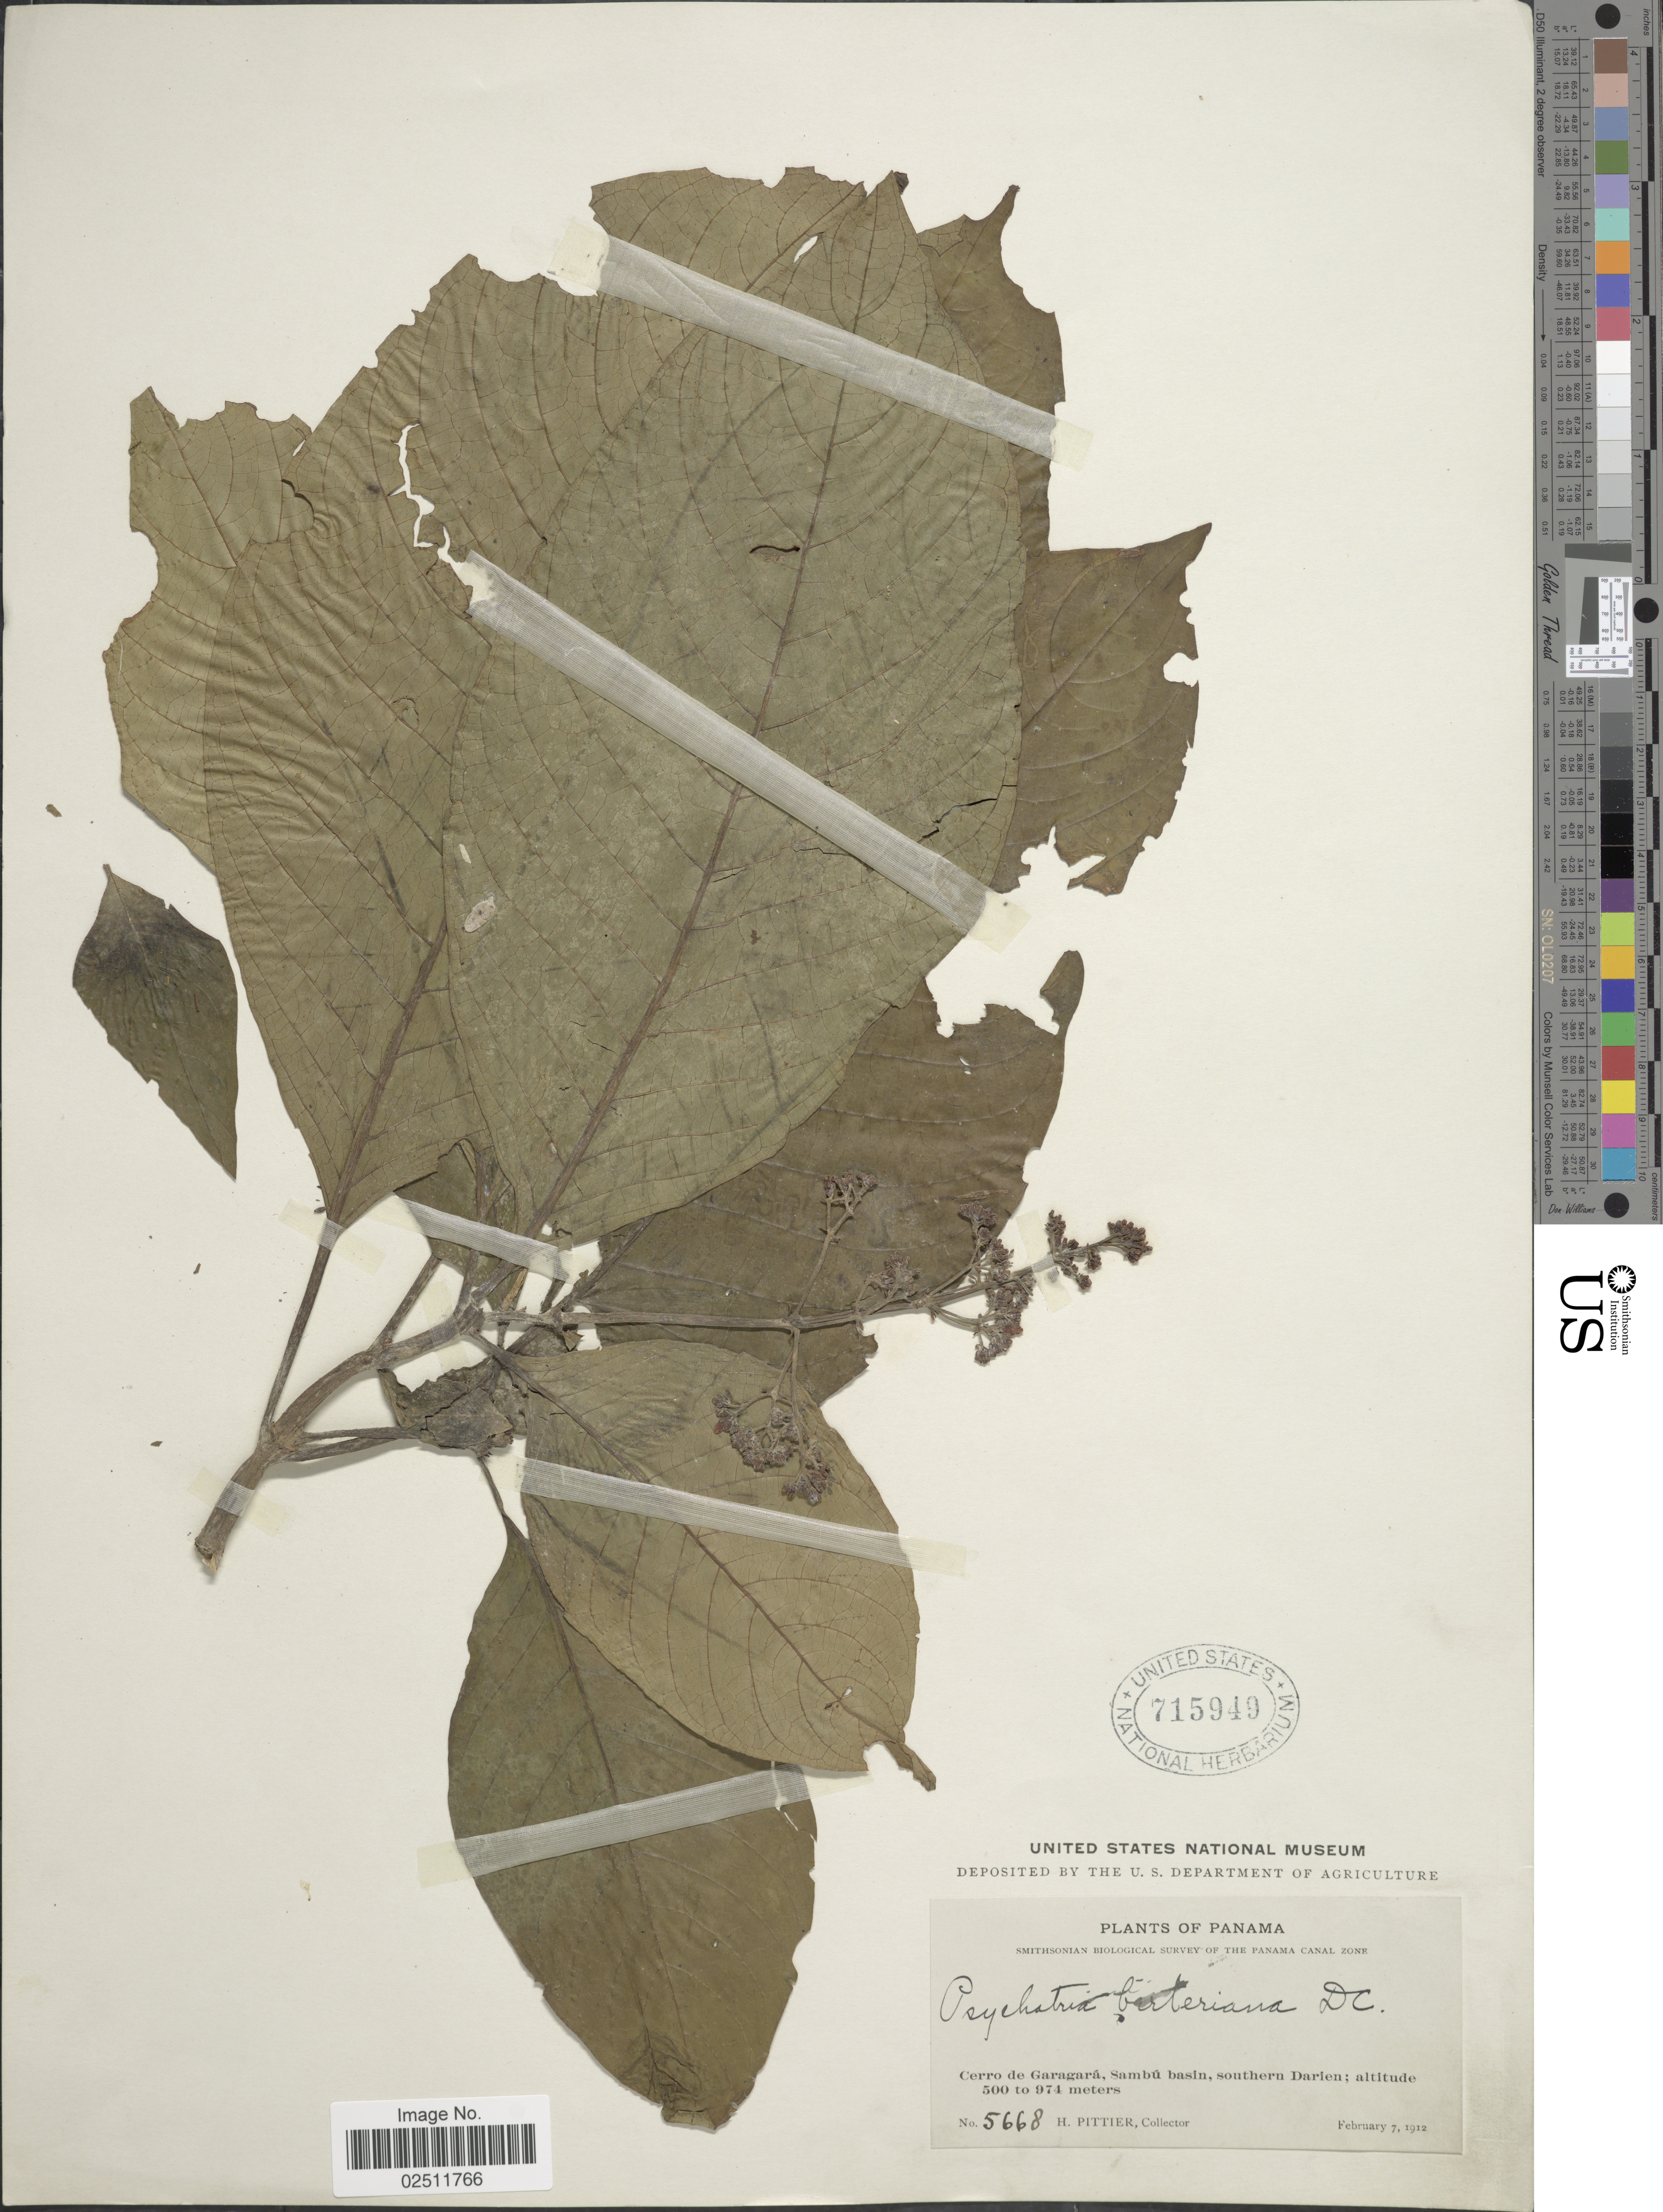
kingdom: Plantae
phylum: Tracheophyta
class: Magnoliopsida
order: Gentianales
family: Rubiaceae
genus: Psychotria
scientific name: Psychotria berteroana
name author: DC.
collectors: H. F. Pittier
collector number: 5668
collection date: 1912-02-07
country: Panama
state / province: Darién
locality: Cerro de Garagará, Sambú basin, southern Darien.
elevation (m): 500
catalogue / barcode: US 715949